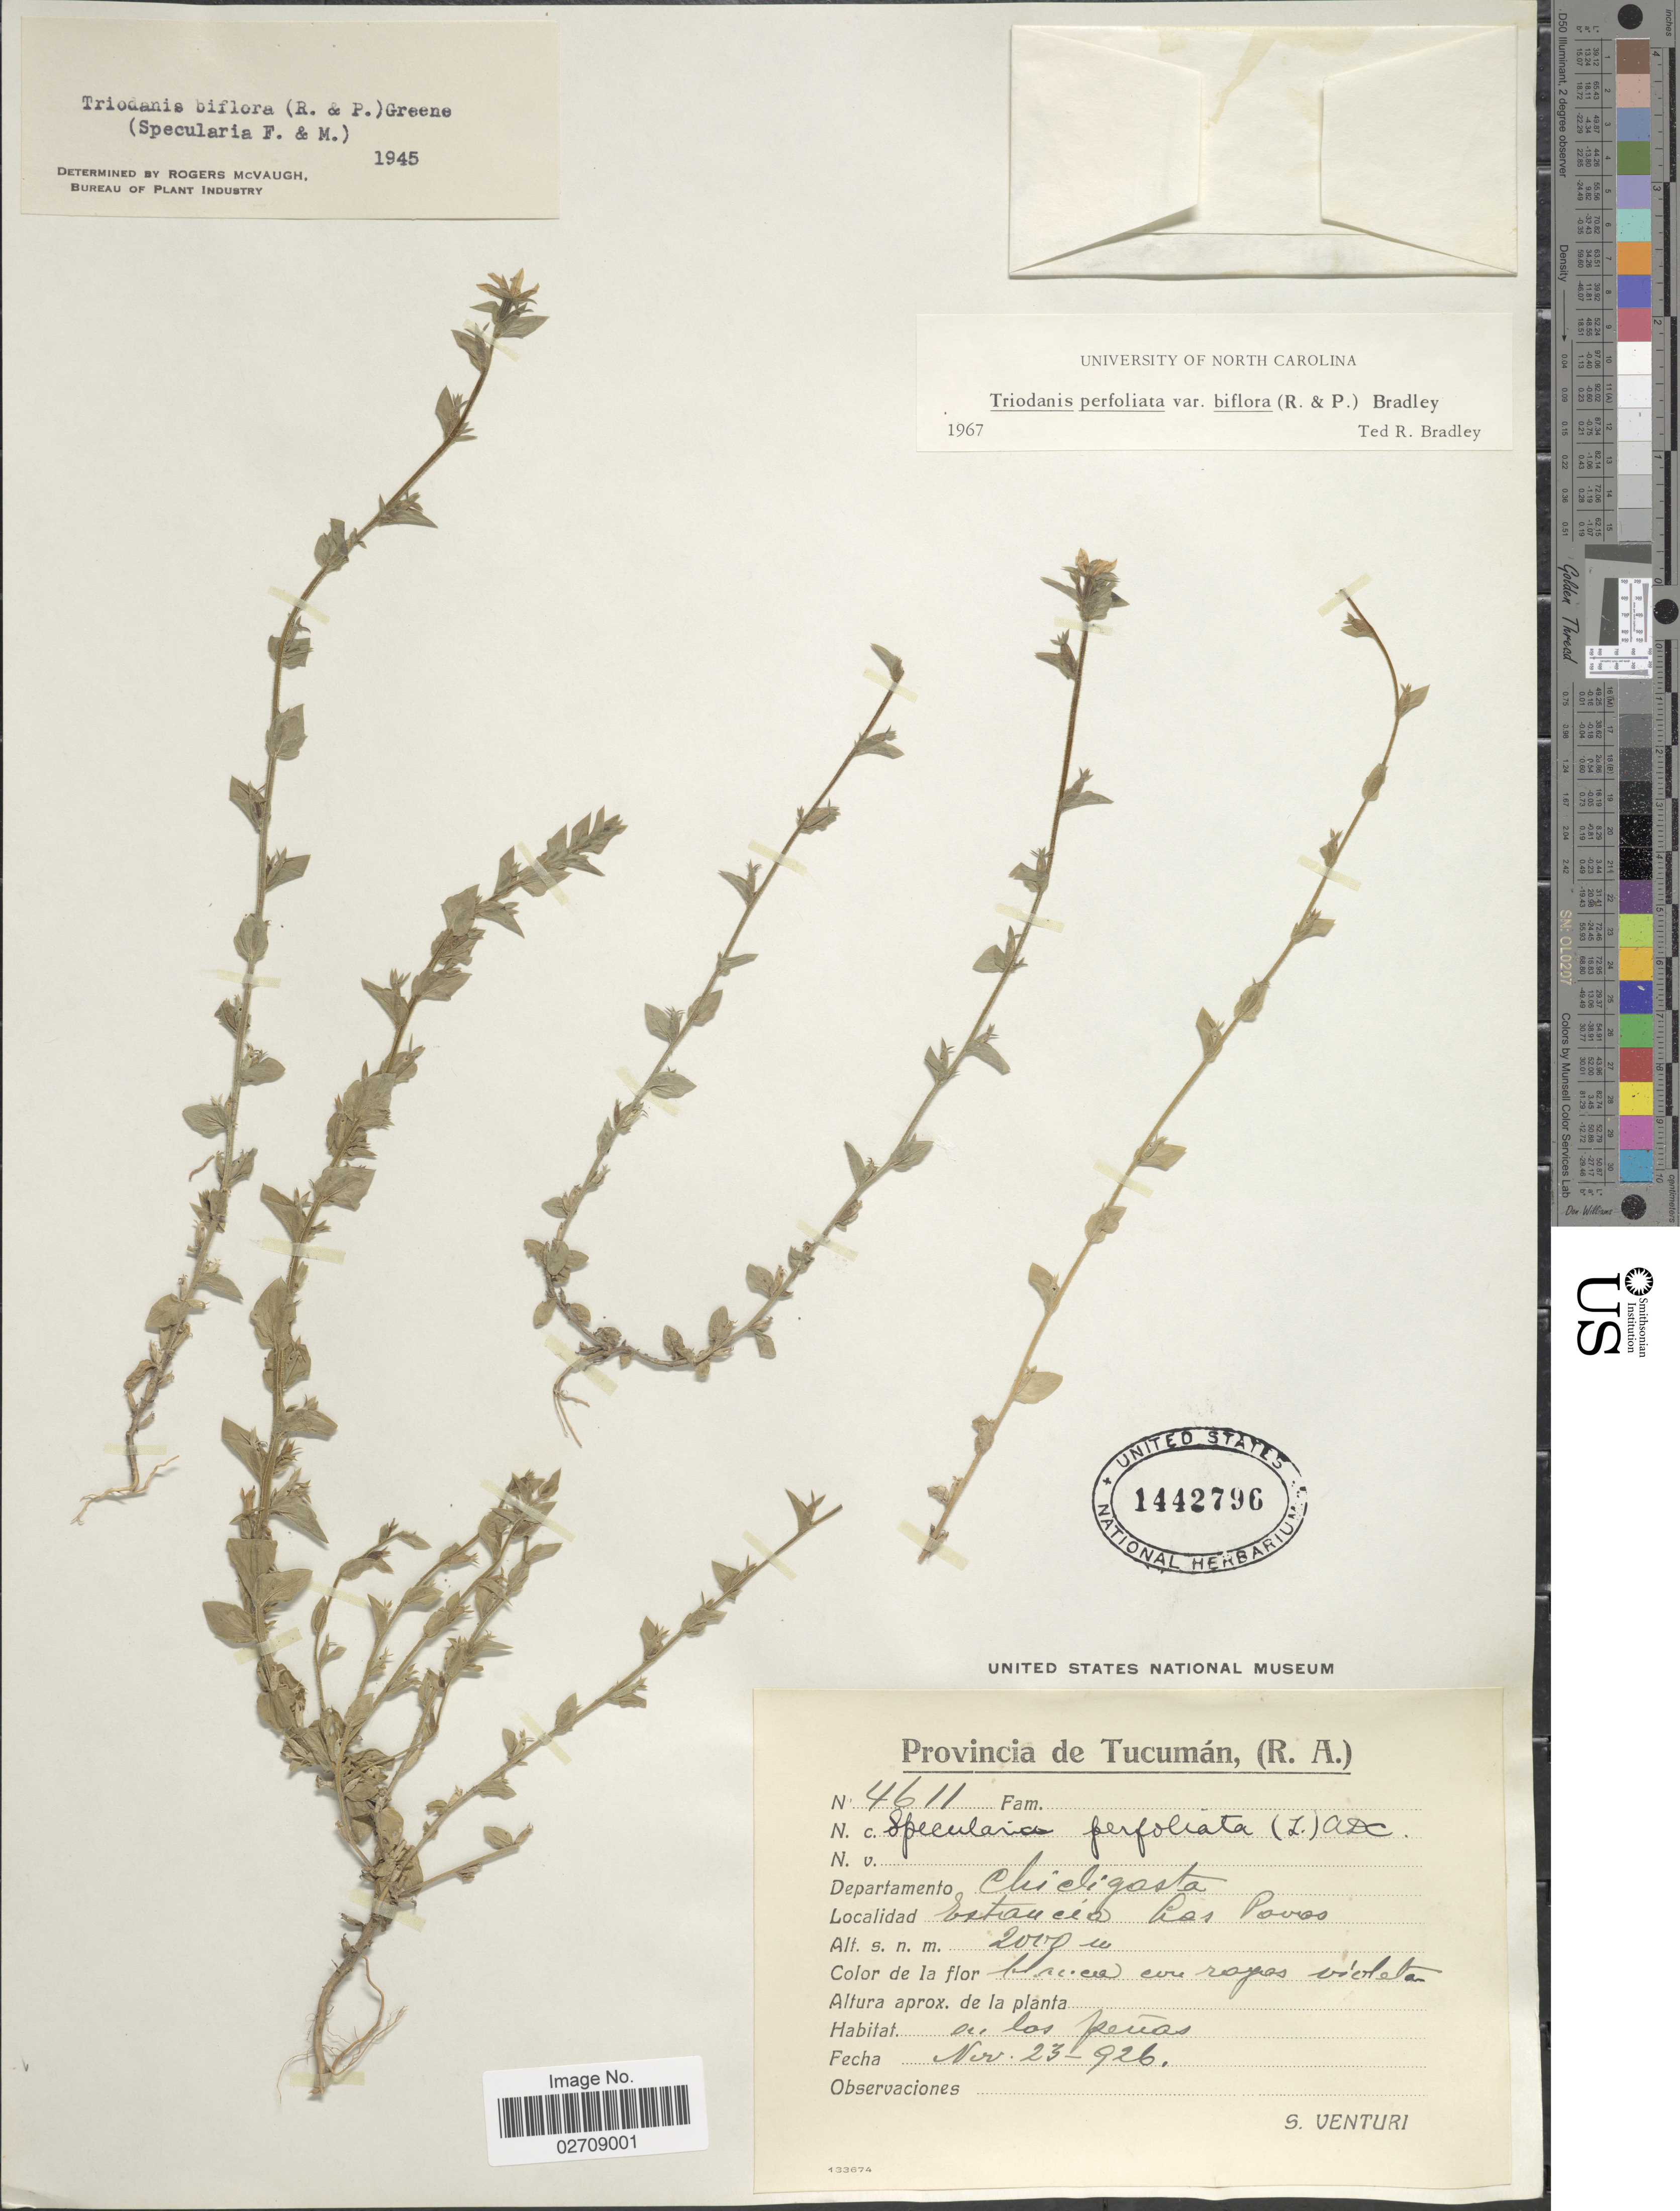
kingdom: Plantae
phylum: Tracheophyta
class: Magnoliopsida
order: Asterales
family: Campanulaceae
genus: Triodanis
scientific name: Triodanis perfoliata var. biflora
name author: (Ruiz & Pav.) Bradley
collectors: S. Venturi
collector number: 4611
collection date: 1926-11-23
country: Argentina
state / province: Tucuman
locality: R. A. Departamento Chicligasta. Estancia Las Pavas.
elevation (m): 2000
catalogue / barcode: US 1442796